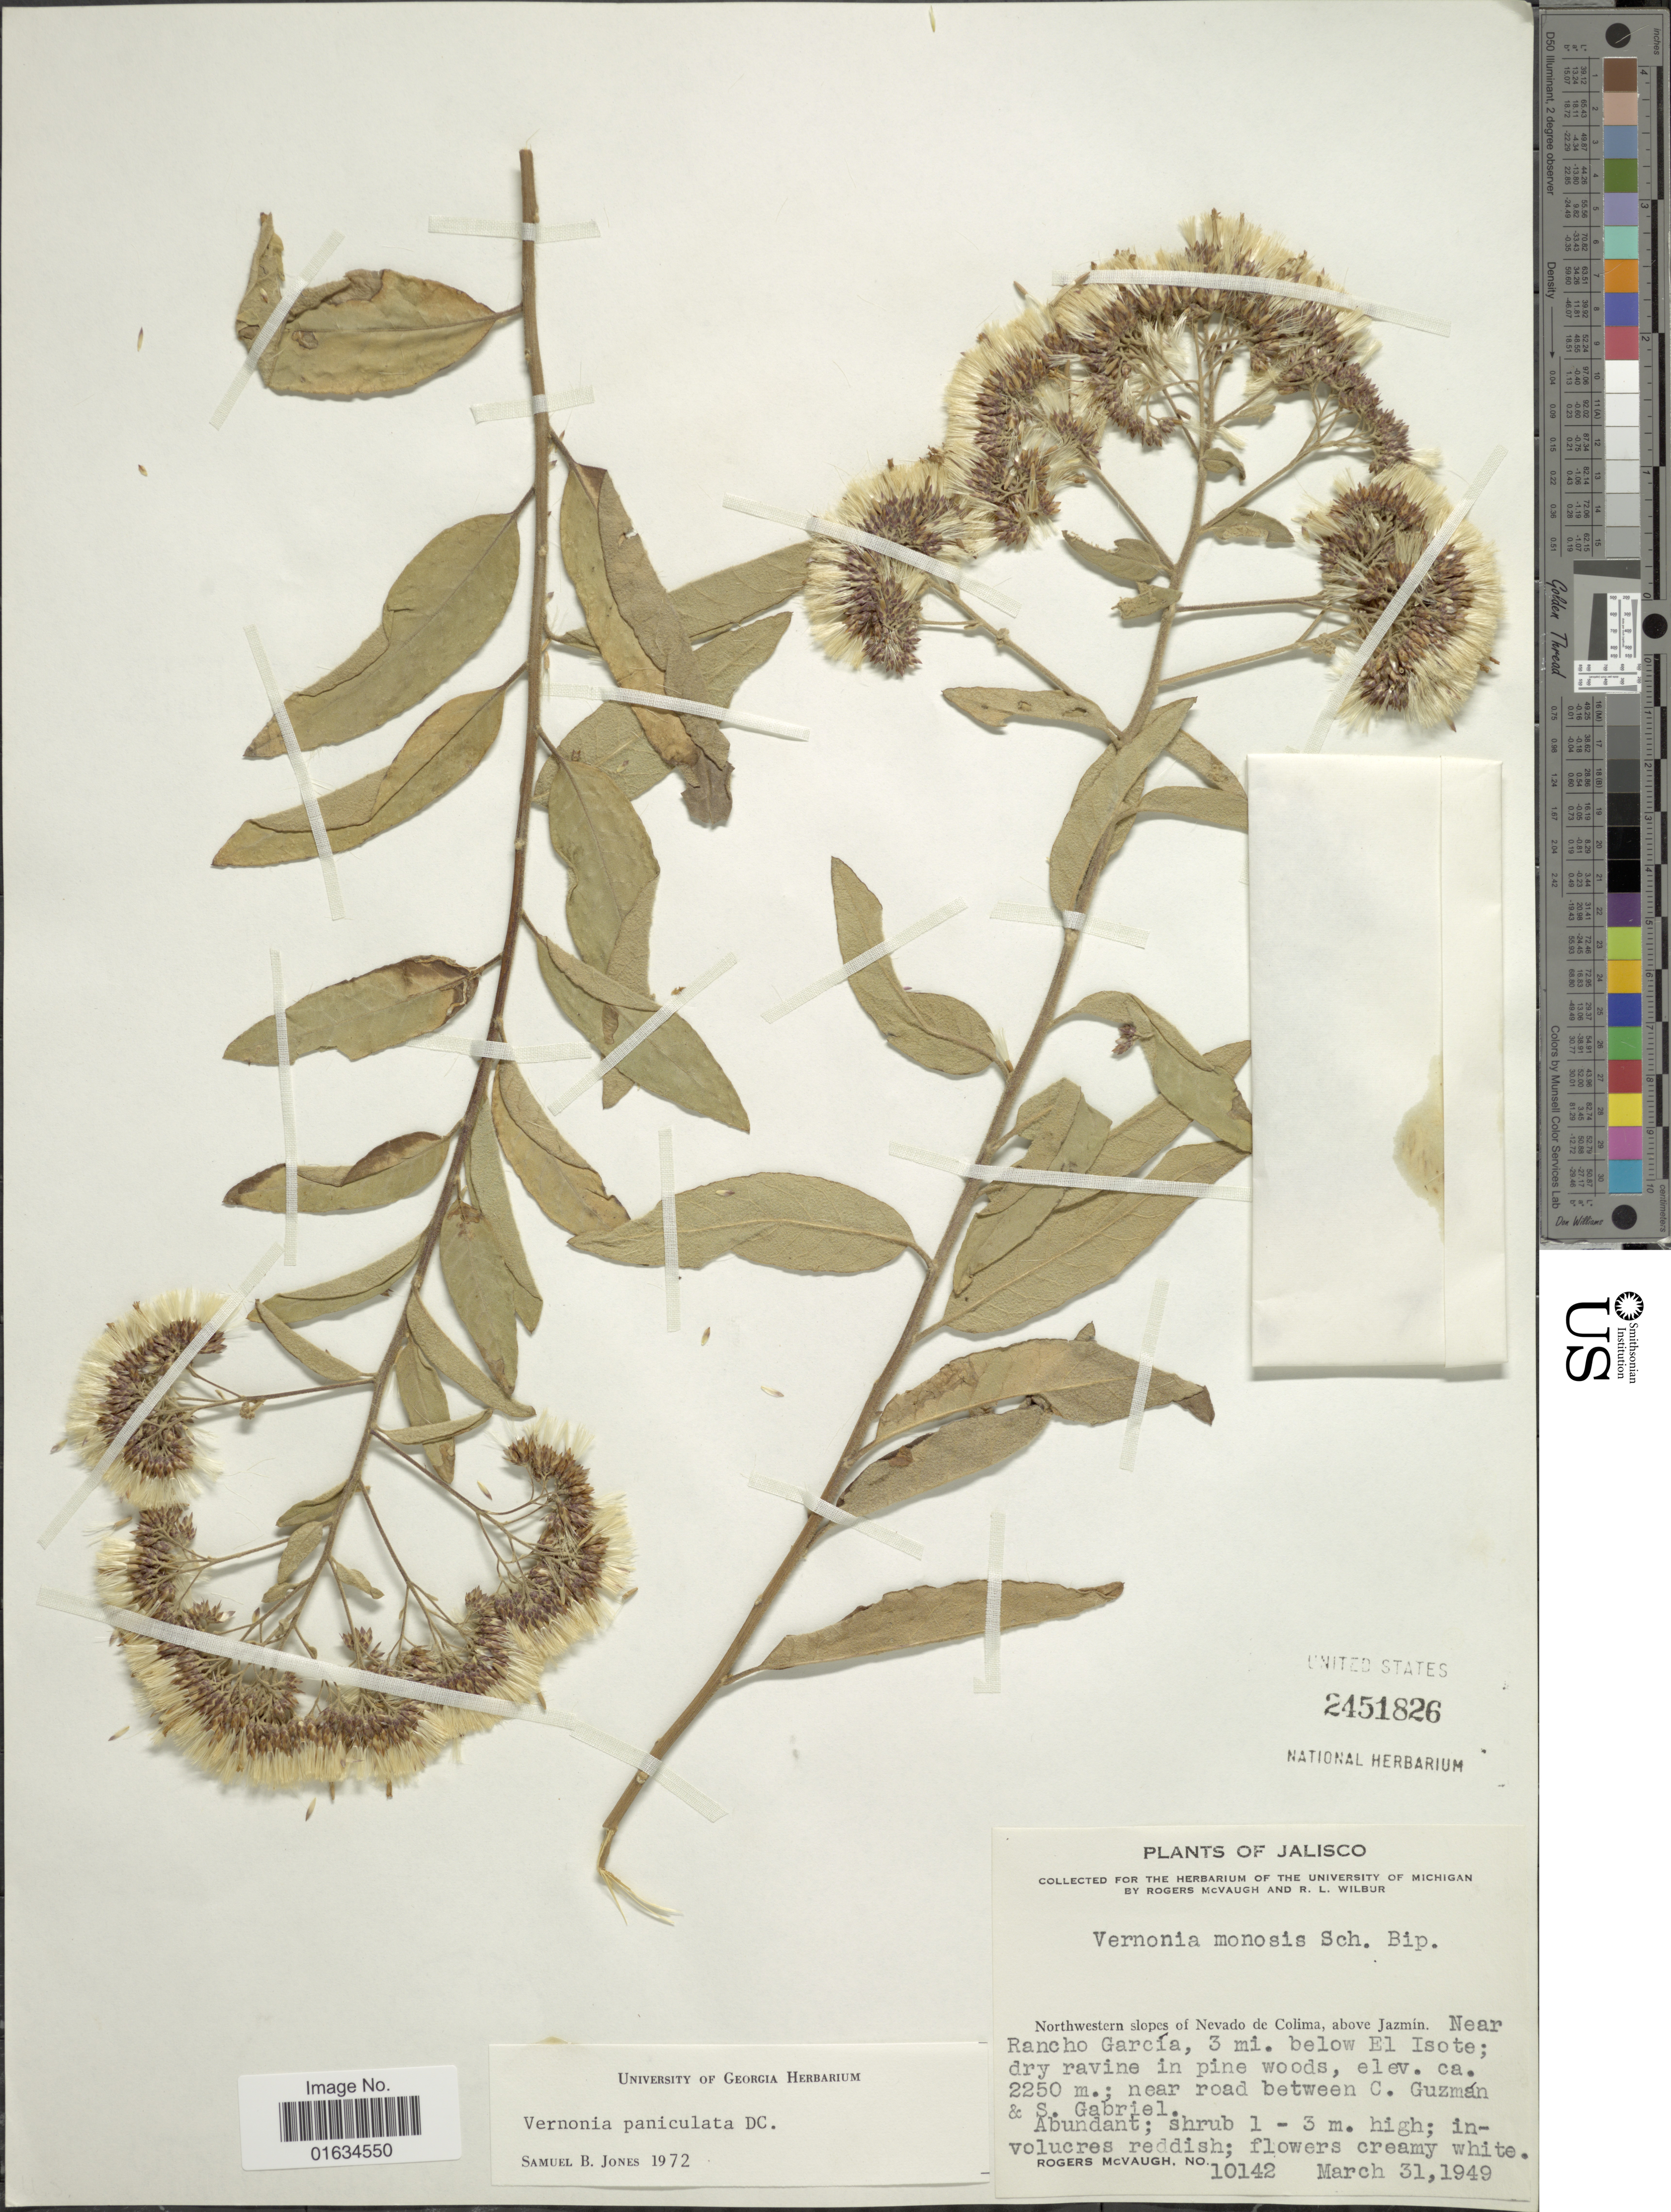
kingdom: Plantae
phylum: Tracheophyta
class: Magnoliopsida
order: Asterales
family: Asteraceae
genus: Vernonia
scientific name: Vernonia paniculata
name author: DC.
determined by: Jones, S. B.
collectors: R. McVaugh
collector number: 10142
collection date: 1949-03-31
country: Mexico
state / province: Jalisco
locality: Northwestern slopes of Nevado de Colma , above Jazmin, Near Rancho Garcia, 3 mi. below El Isote, near road between C. Guzman & S. Gabriel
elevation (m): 2250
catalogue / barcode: US 2451826